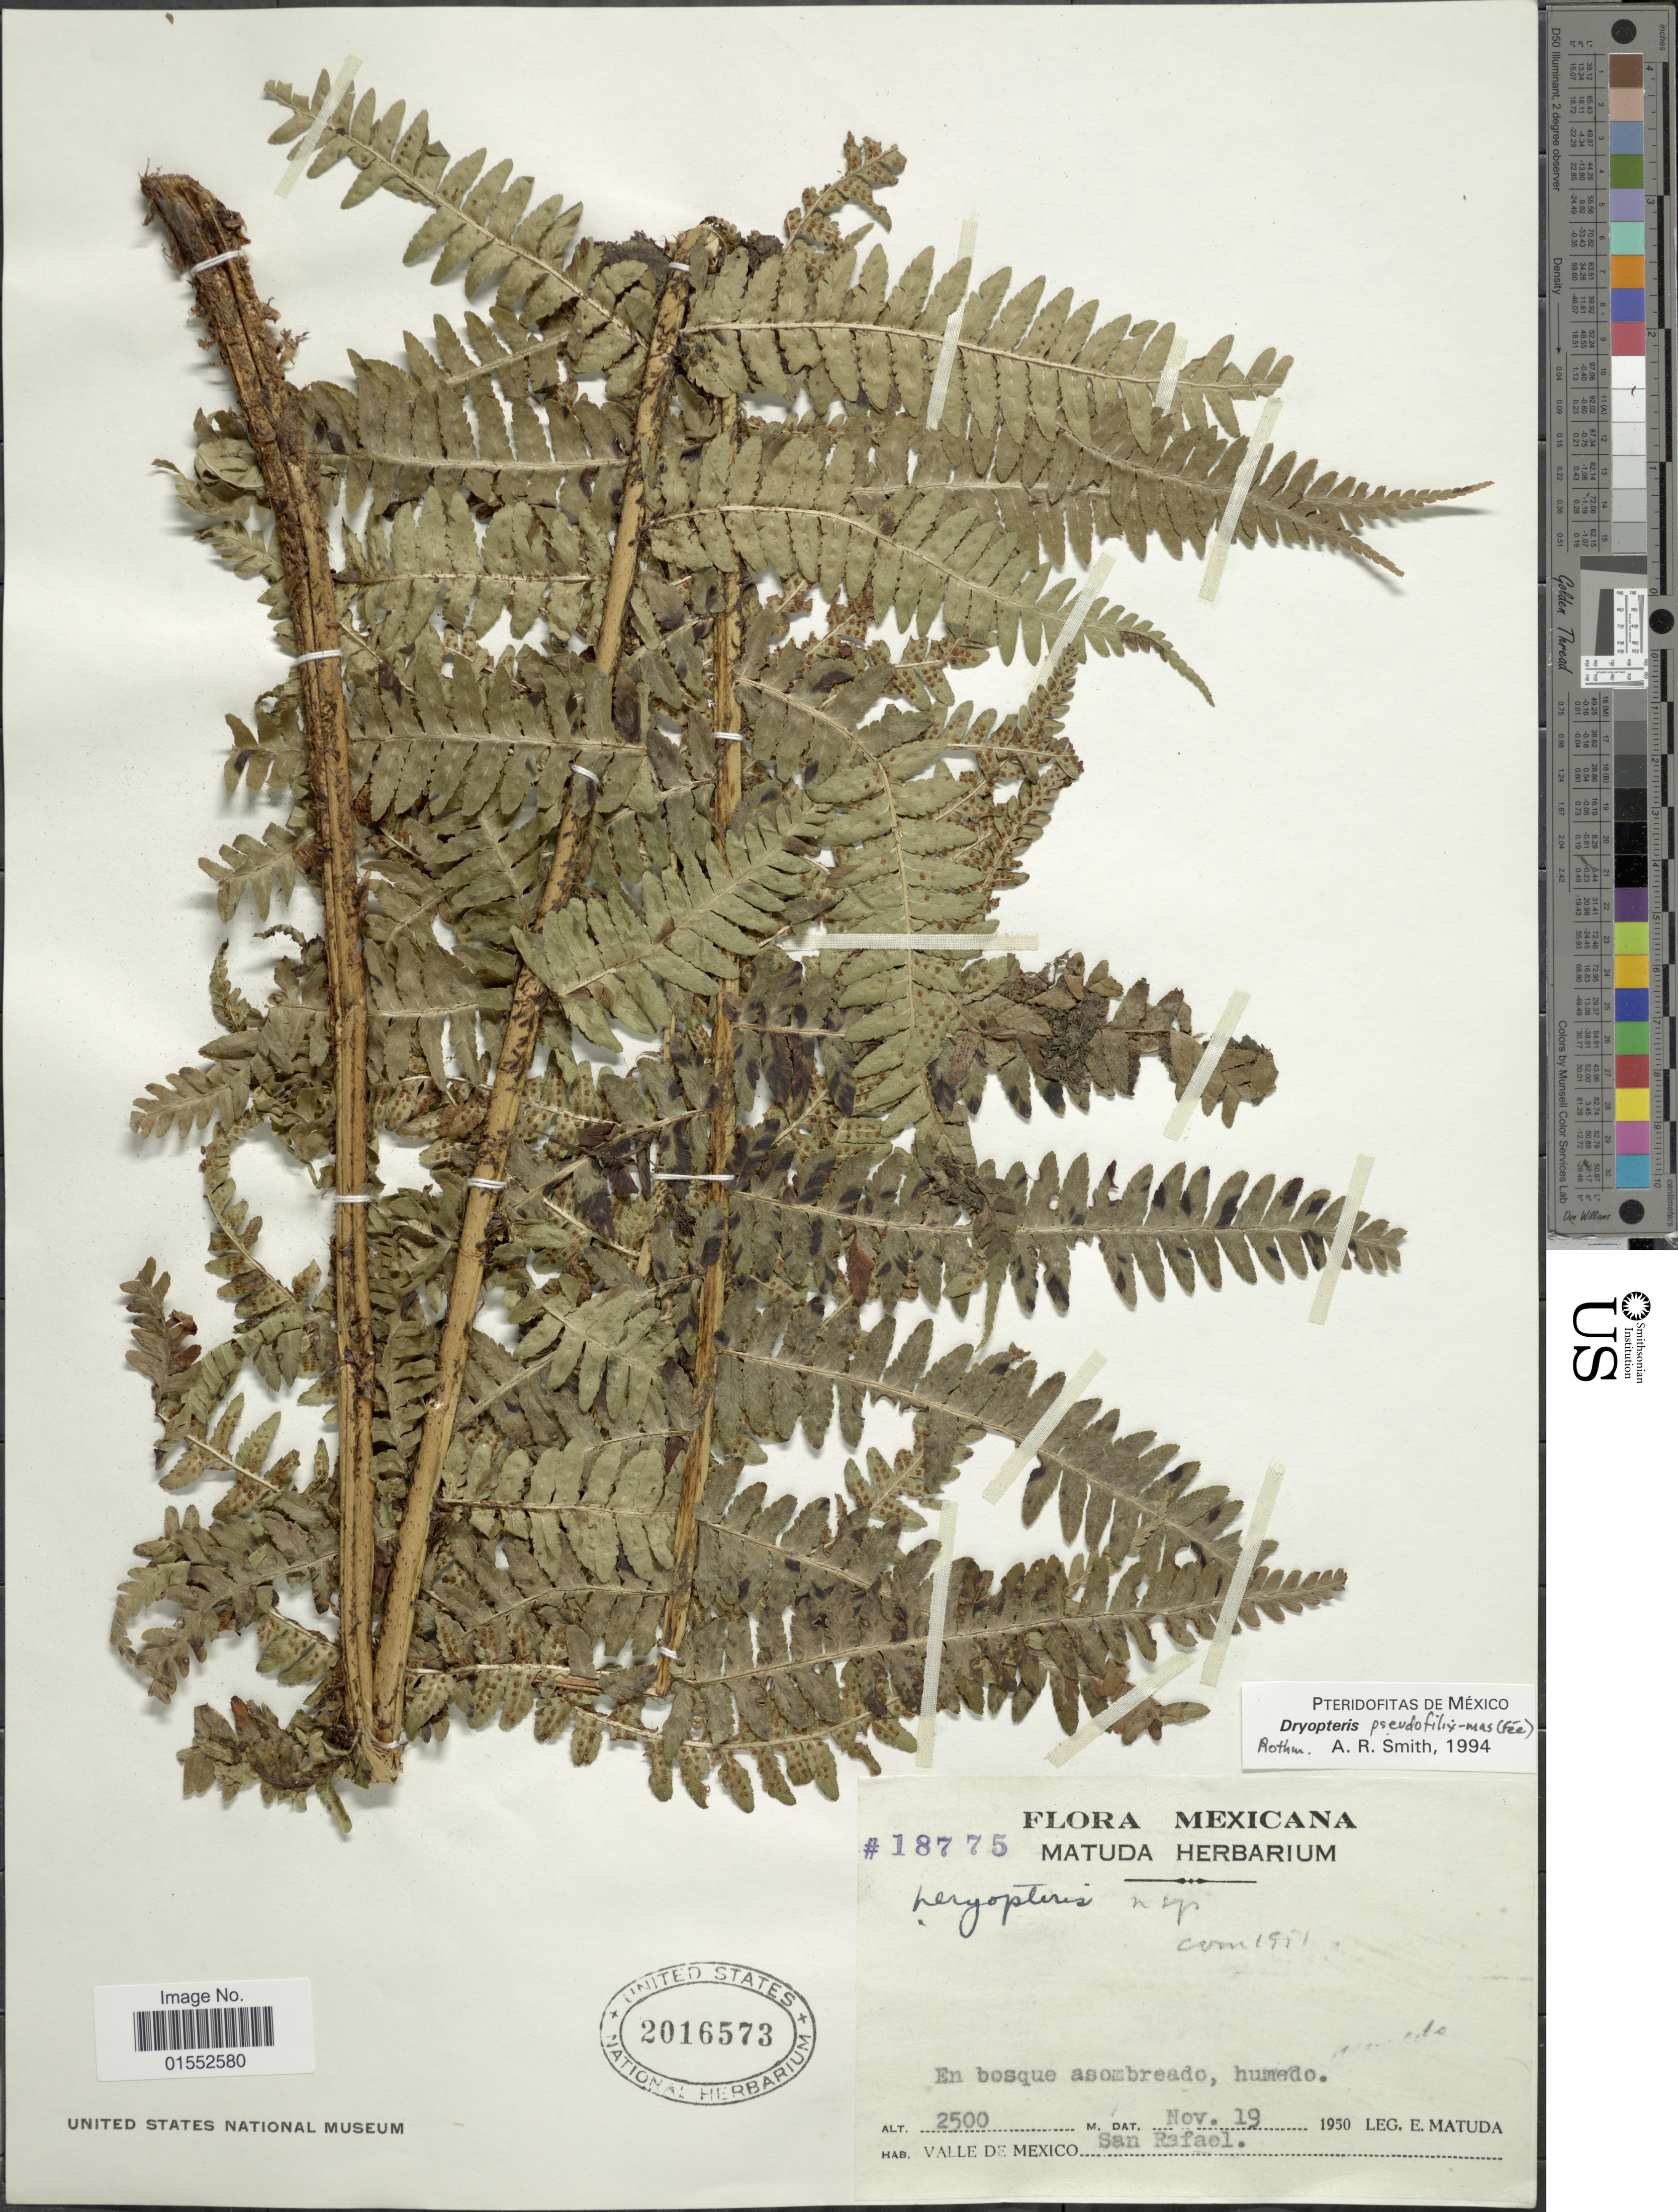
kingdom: Plantae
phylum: Tracheophyta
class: Polypodiopsida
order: Polypodiales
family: Dryopteridaceae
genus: Dryopteris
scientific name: Dryopteris pseudofilix-mas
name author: (Fée) Rothm.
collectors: E. Matuda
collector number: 18775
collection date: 1950-11-19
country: Mexico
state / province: México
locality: Vallee de Mexico, San Rafael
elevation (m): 2500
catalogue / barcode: US 2016573